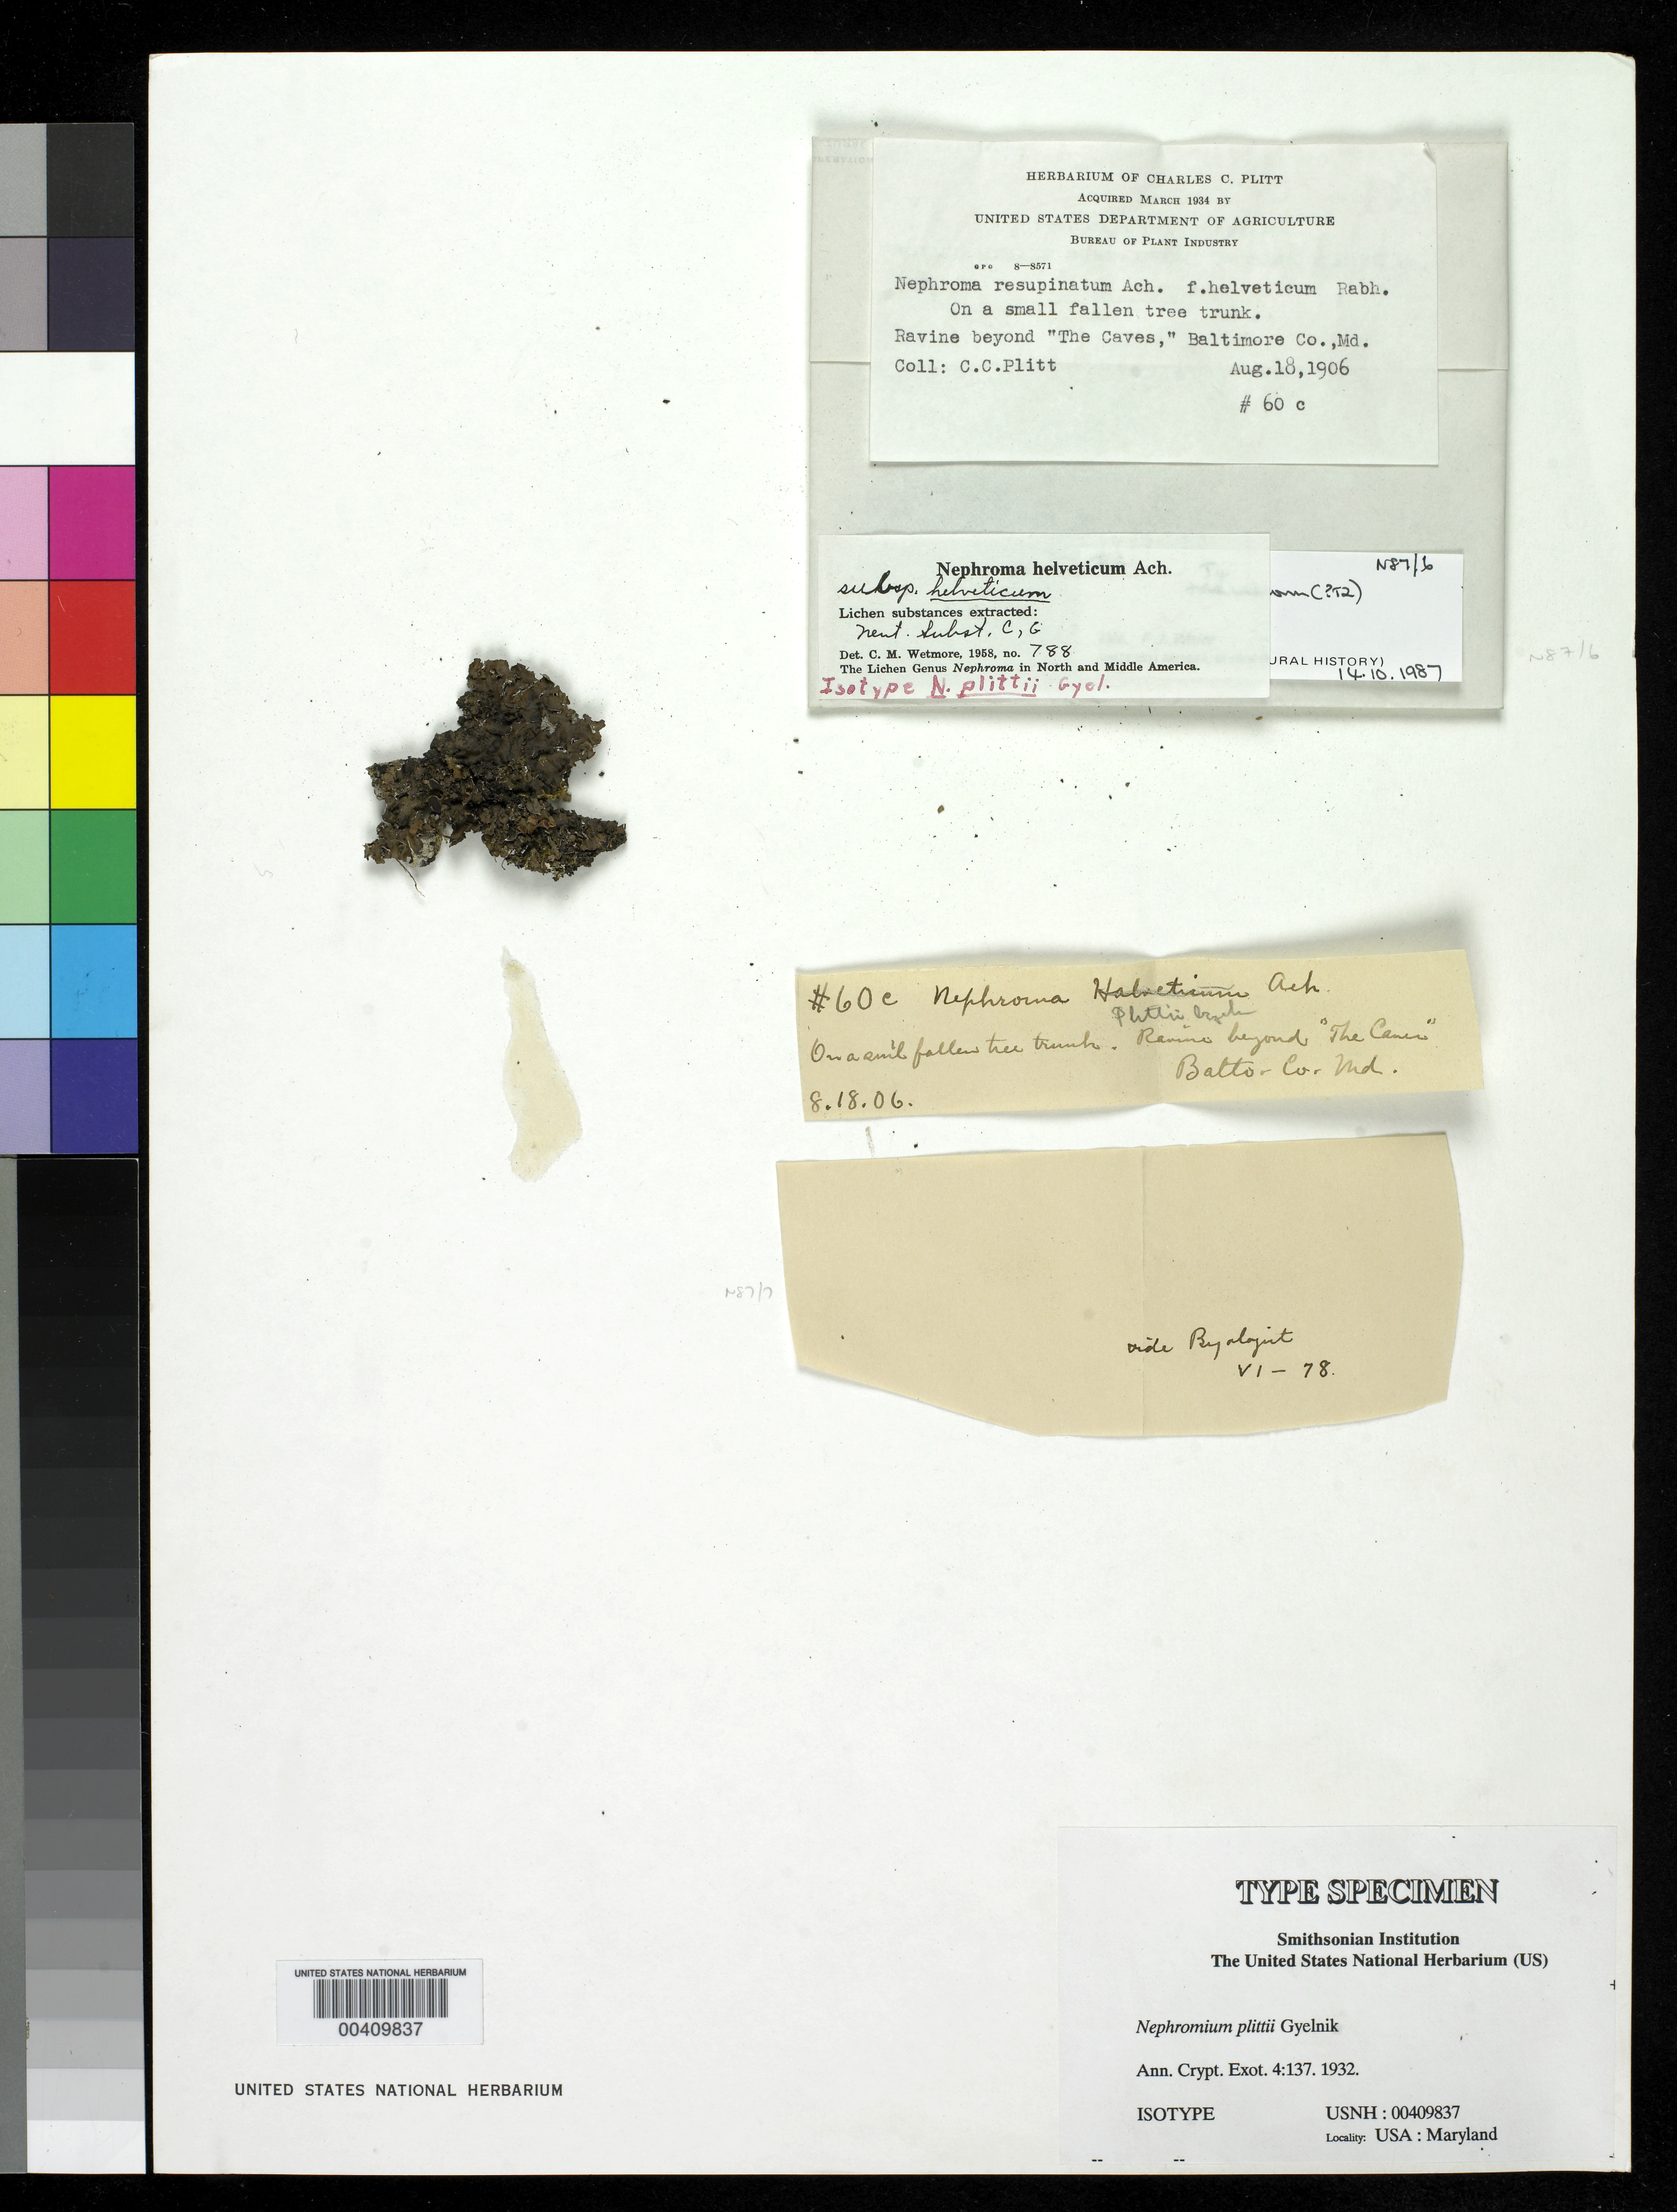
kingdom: Fungi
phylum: Ascomycota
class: Lecanoromycetes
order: Peltigerales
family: Nephromataceae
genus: Nephromium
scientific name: Nephromium plittii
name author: Gyeln.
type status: Isotype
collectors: C. Plitt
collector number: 60c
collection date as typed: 18 Aug 1906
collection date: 1906-08-18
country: United States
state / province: Maryland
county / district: Baltimore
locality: Ravine behind "The Caves".